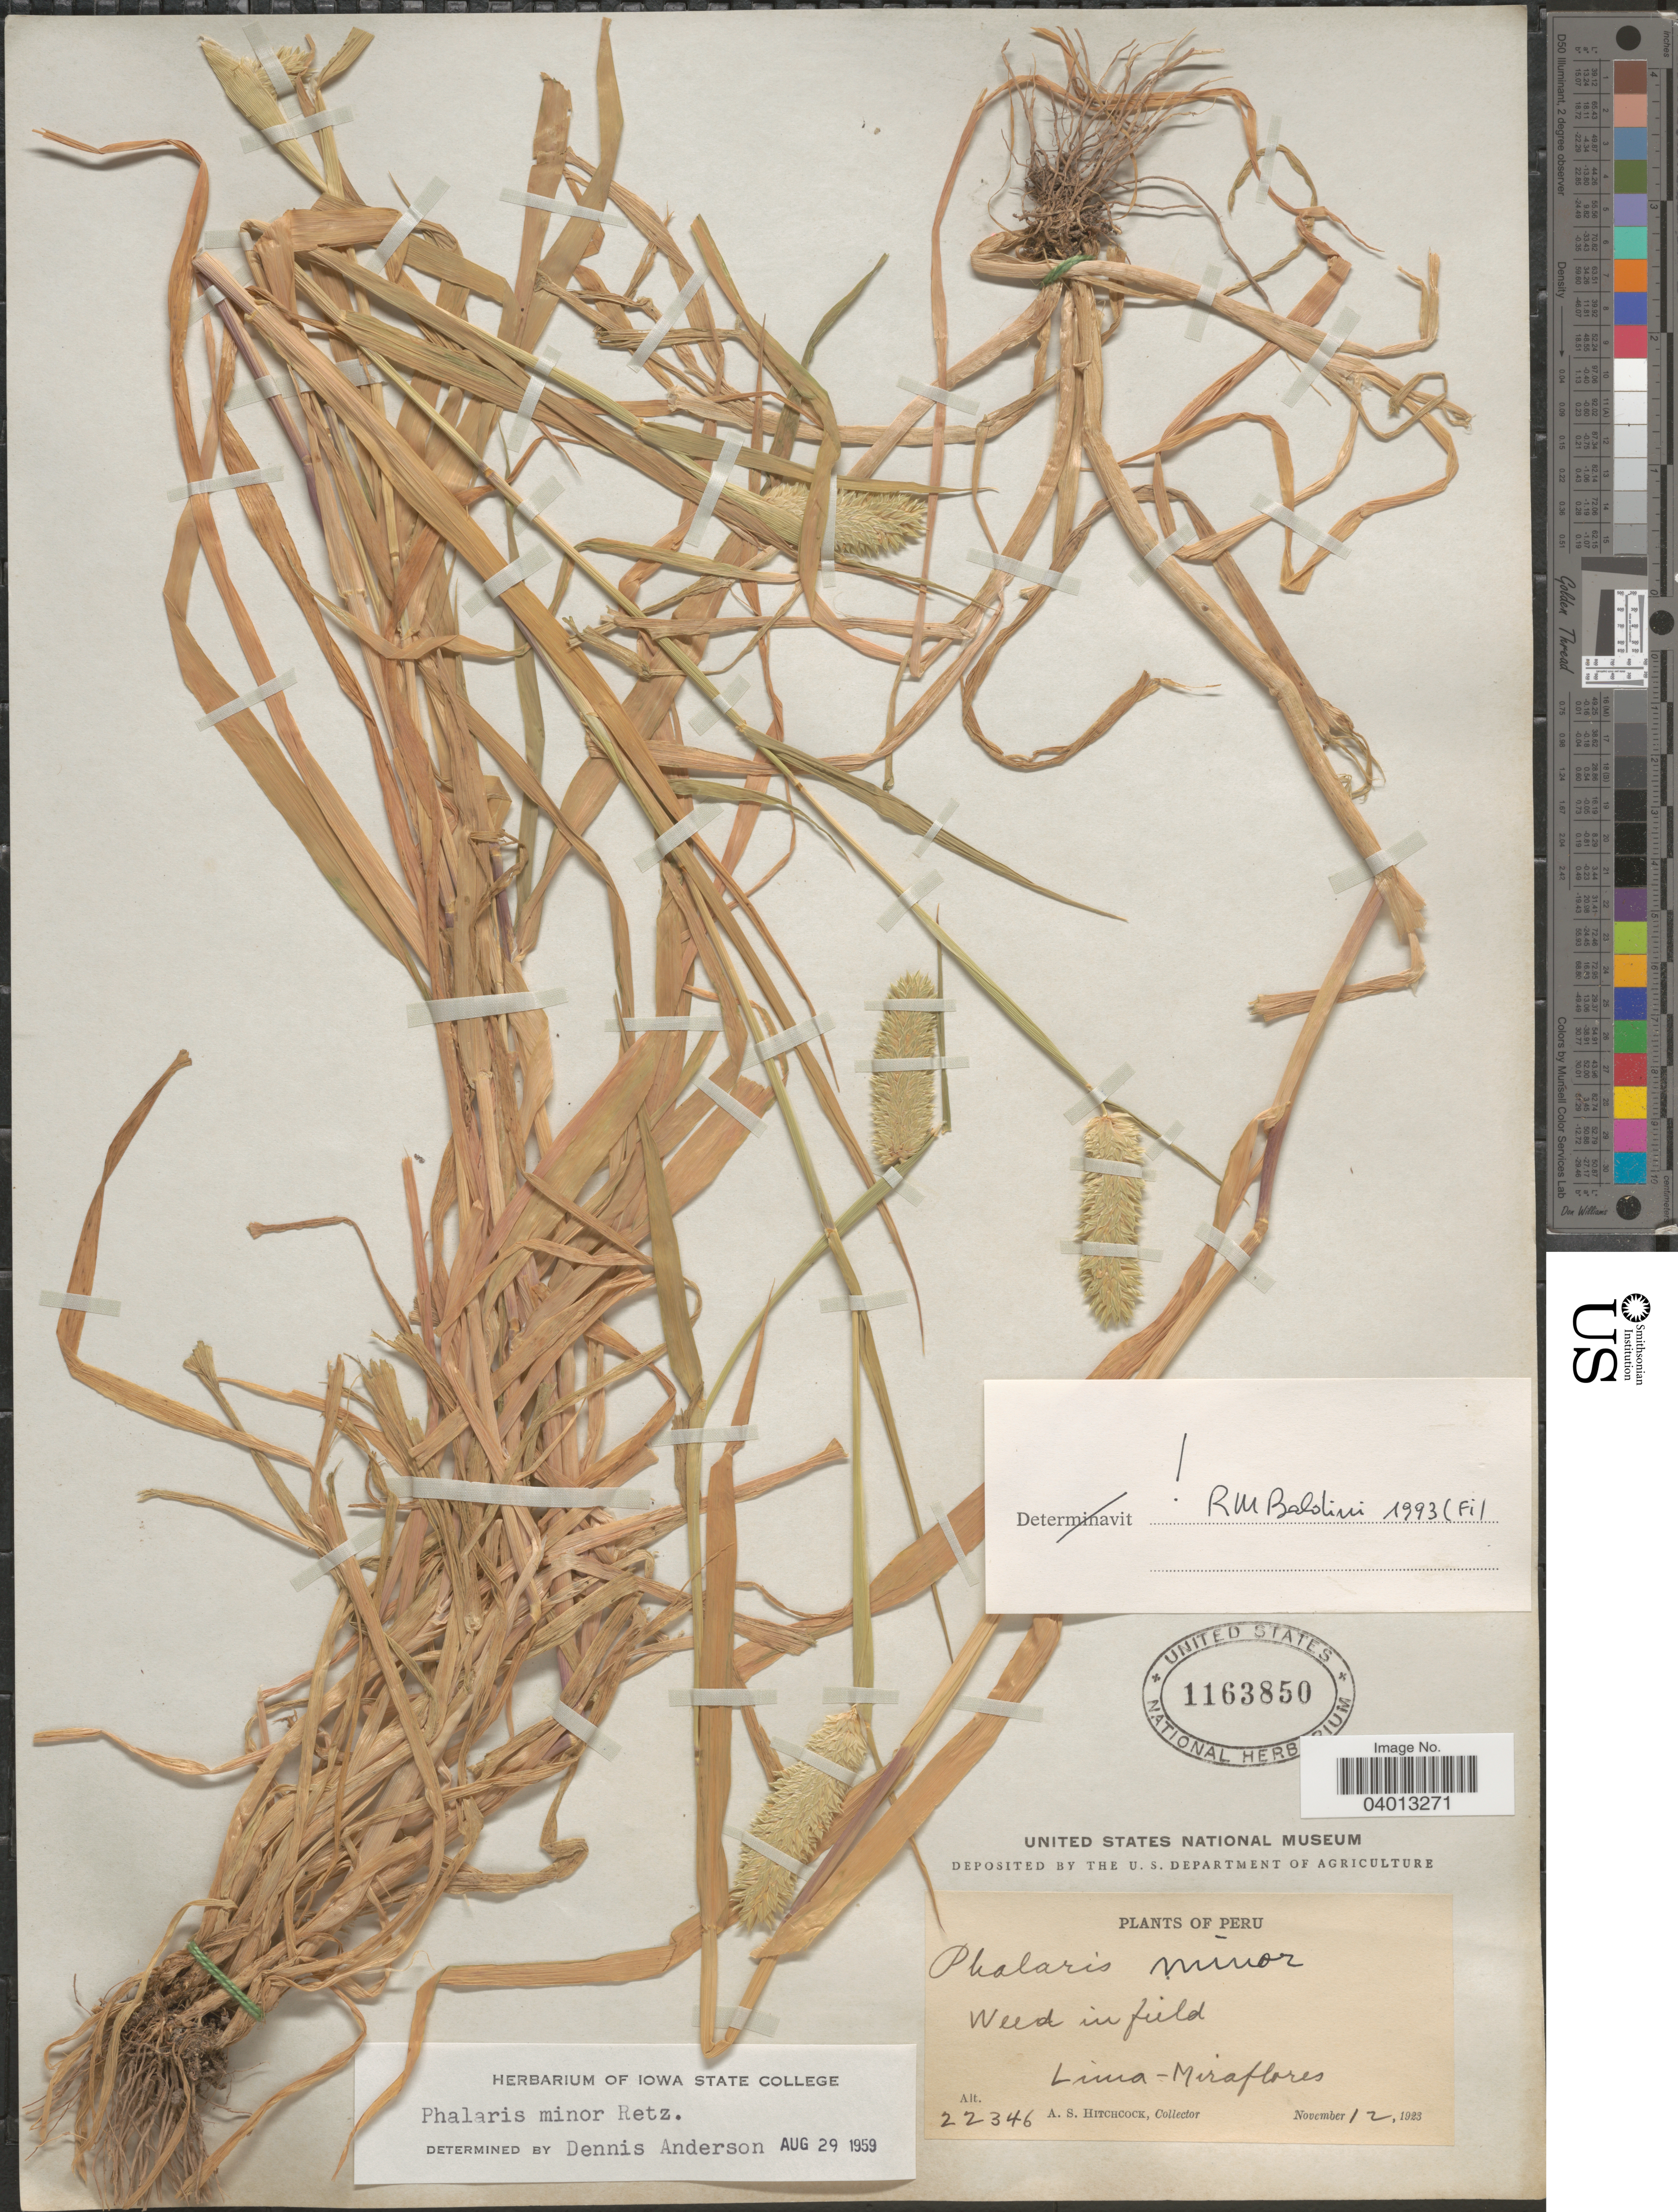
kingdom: Plantae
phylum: Tracheophyta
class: Liliopsida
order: Poales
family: Poaceae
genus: Phalaris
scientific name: Phalaris minor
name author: Retz.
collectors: A. S. Hitchcock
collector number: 22346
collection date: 1923-11-12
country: Peru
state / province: Lima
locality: Lima - Miraflores.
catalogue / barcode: US 1163850